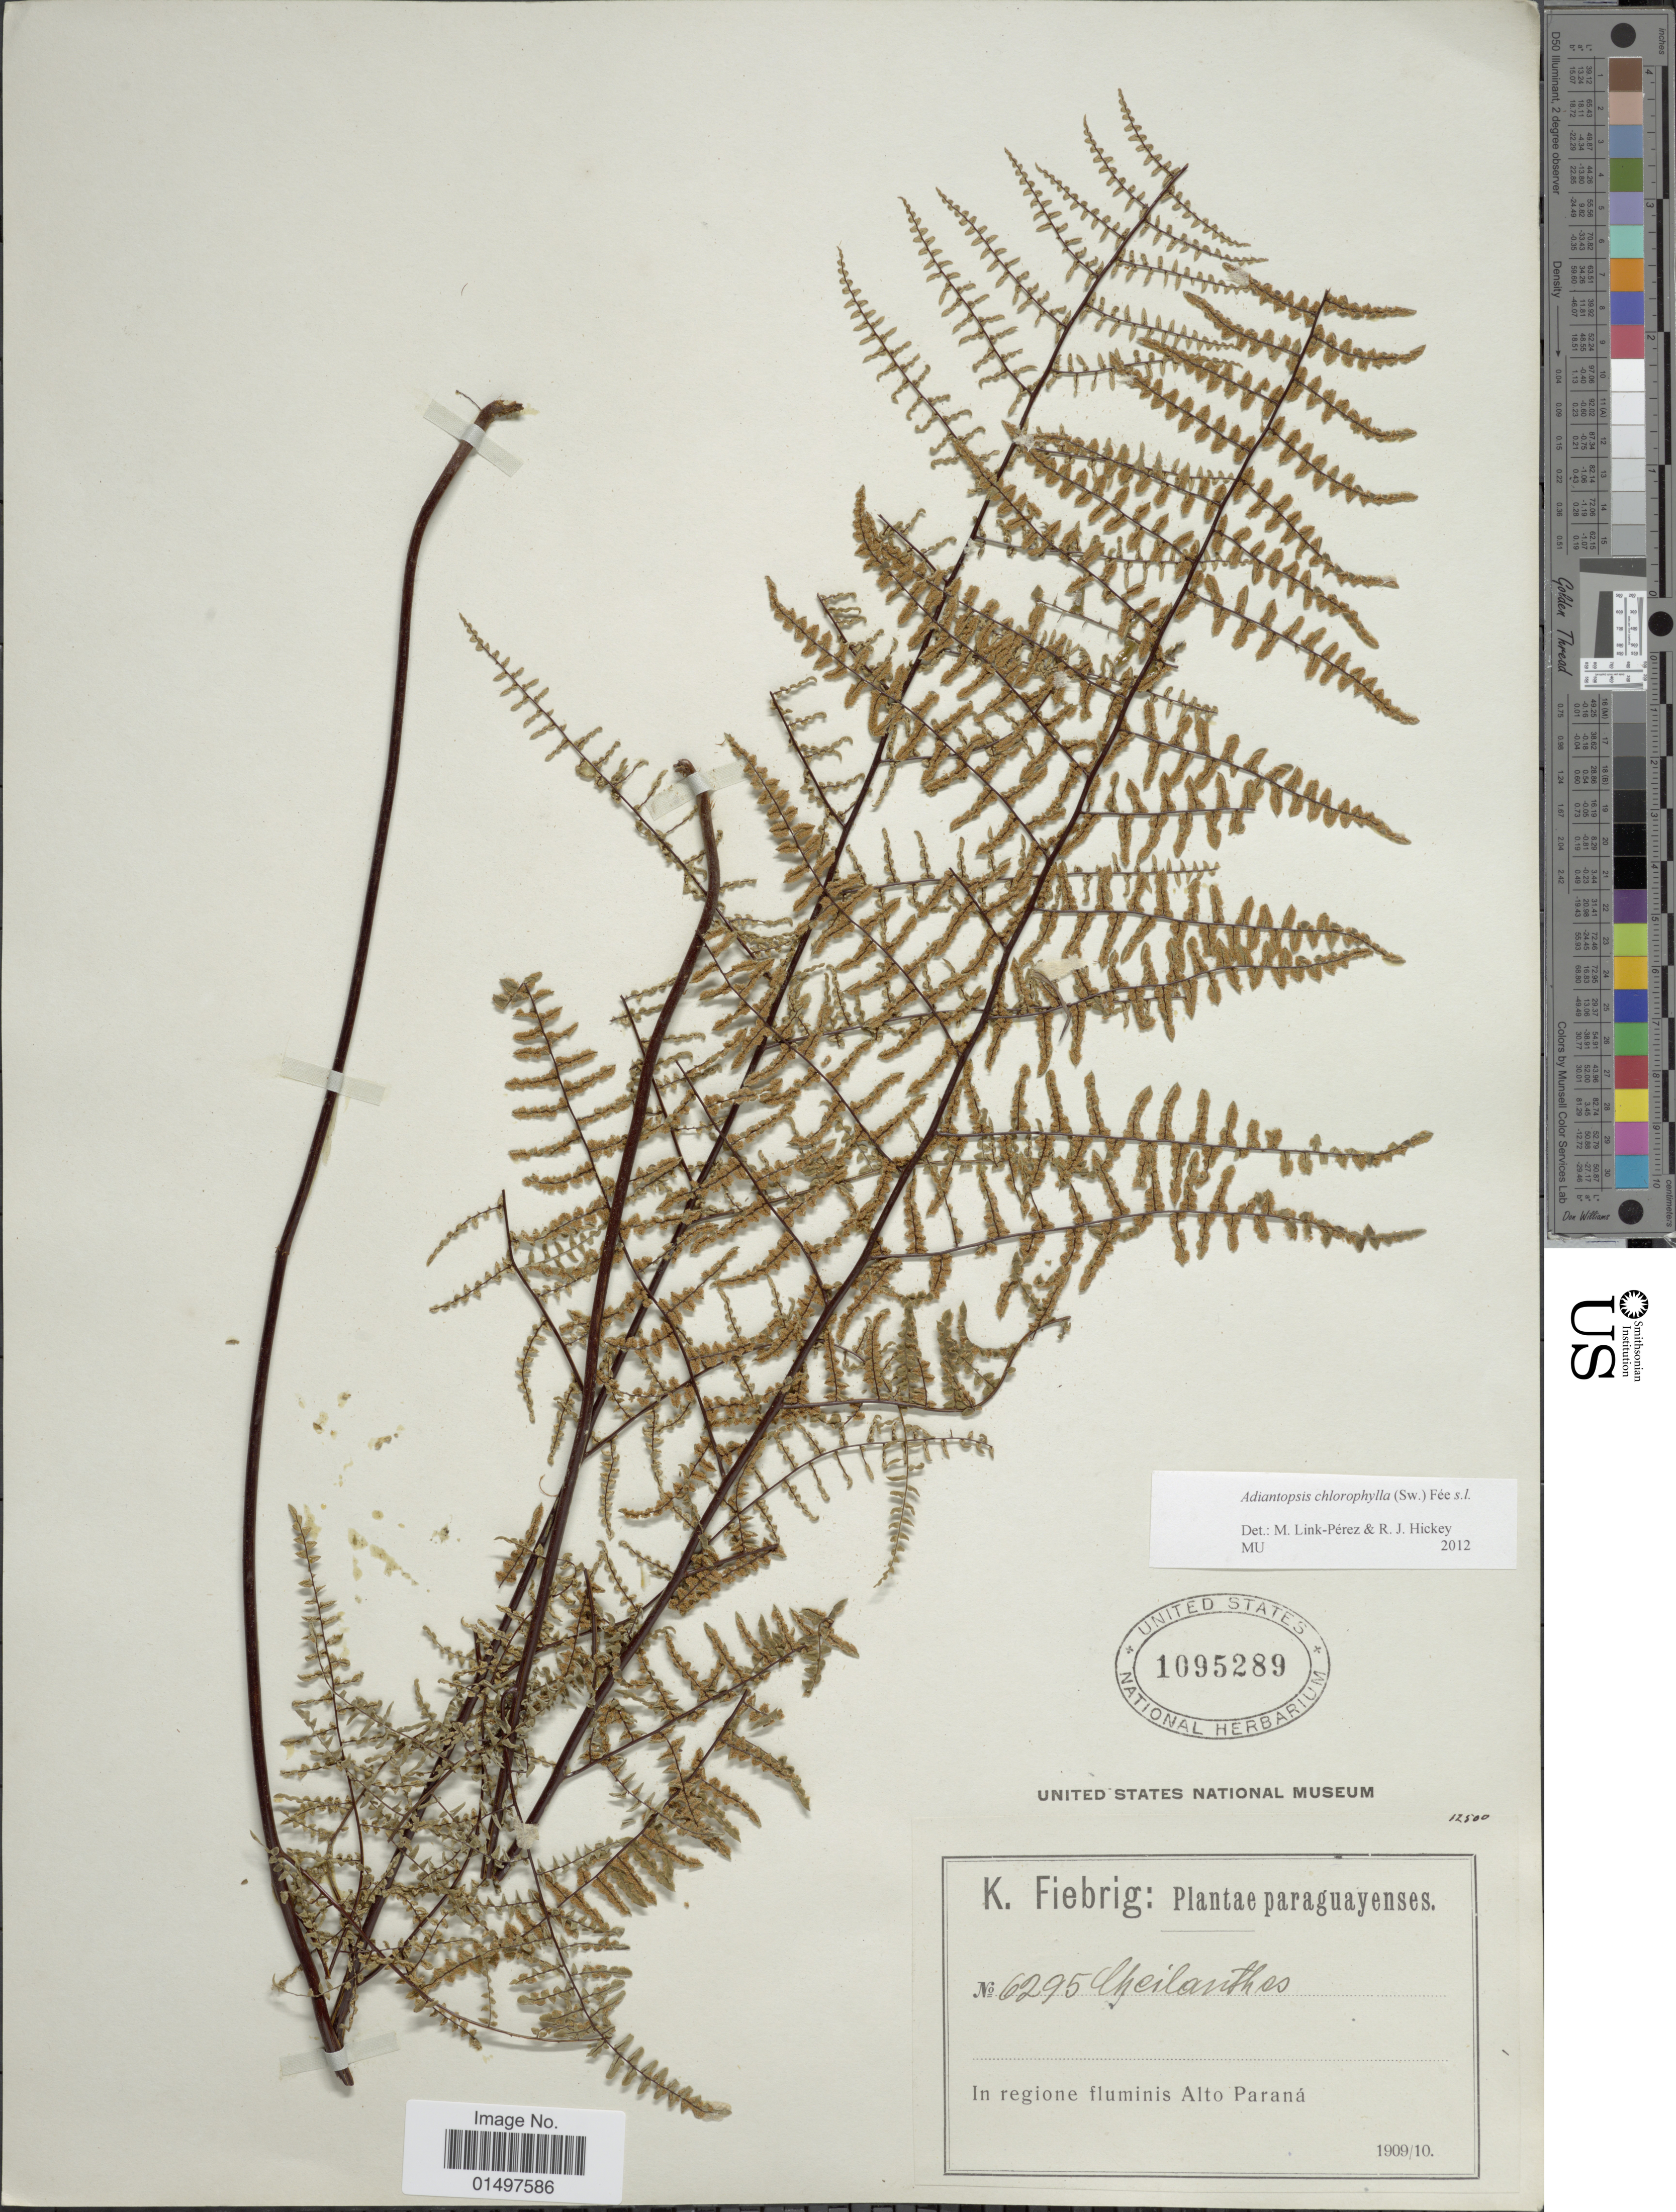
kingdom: Plantae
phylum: Tracheophyta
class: Polypodiopsida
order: Polypodiales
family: Pteridaceae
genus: Adiantopsis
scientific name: Adiantopsis chlorophylla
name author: (Sw.) Fée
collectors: K. Fiebrig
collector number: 6295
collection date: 1909/1910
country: Paraguay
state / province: Alto Parana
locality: In regione fluminis Alto Parana. Paraguayenses.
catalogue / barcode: US 1095289